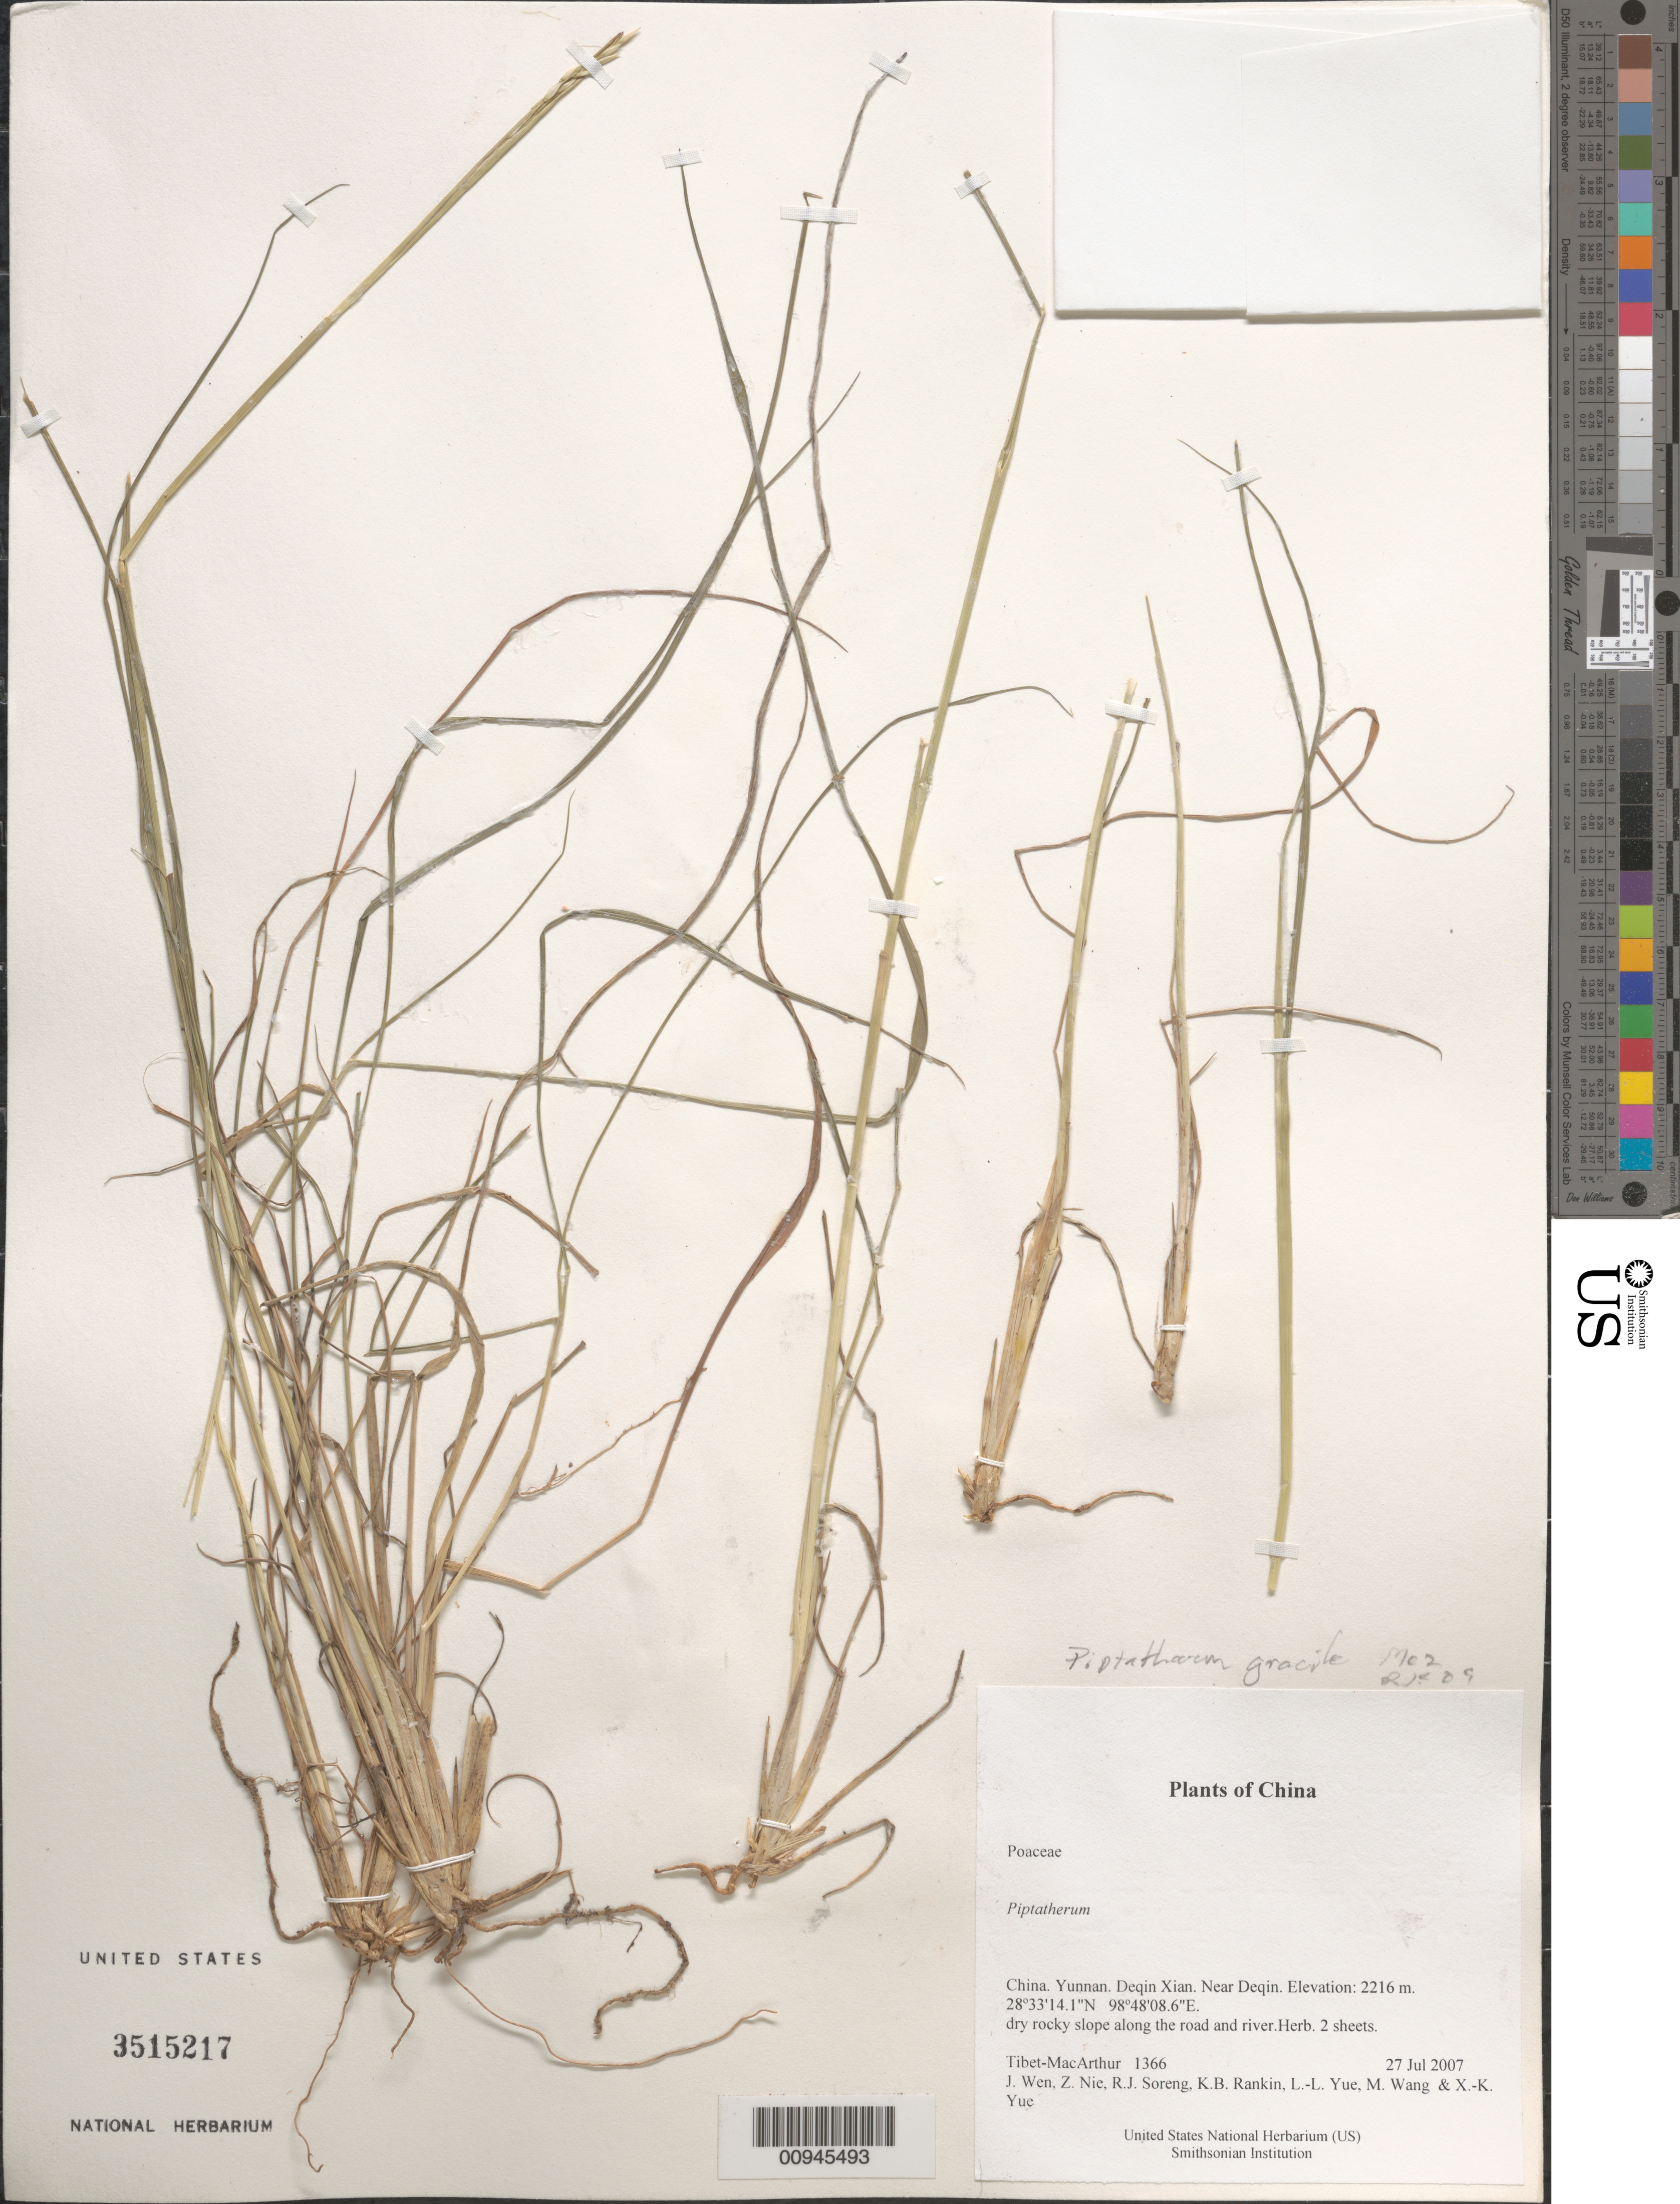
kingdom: Plantae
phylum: Tracheophyta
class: Liliopsida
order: Poales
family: Poaceae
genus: Piptatherum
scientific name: Piptatherum gracile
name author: Mez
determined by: Soreng, Robert J., Research Associate (BOT), Smithsonian Institution - National Museum of Natural History (UNITED STATES)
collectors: Tibet-MacArthur, J. Wen, Z. Nie, R. J. Soreng, K. Rankin, L. Yue, M. Wang & X. Yue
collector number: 1366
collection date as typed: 27 Jul 2007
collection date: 2007-07-27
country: China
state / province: Yunnan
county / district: Deqin Xian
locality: Near Deqin.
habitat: dry rocky slope along the road and river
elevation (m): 2216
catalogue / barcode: US 3515217